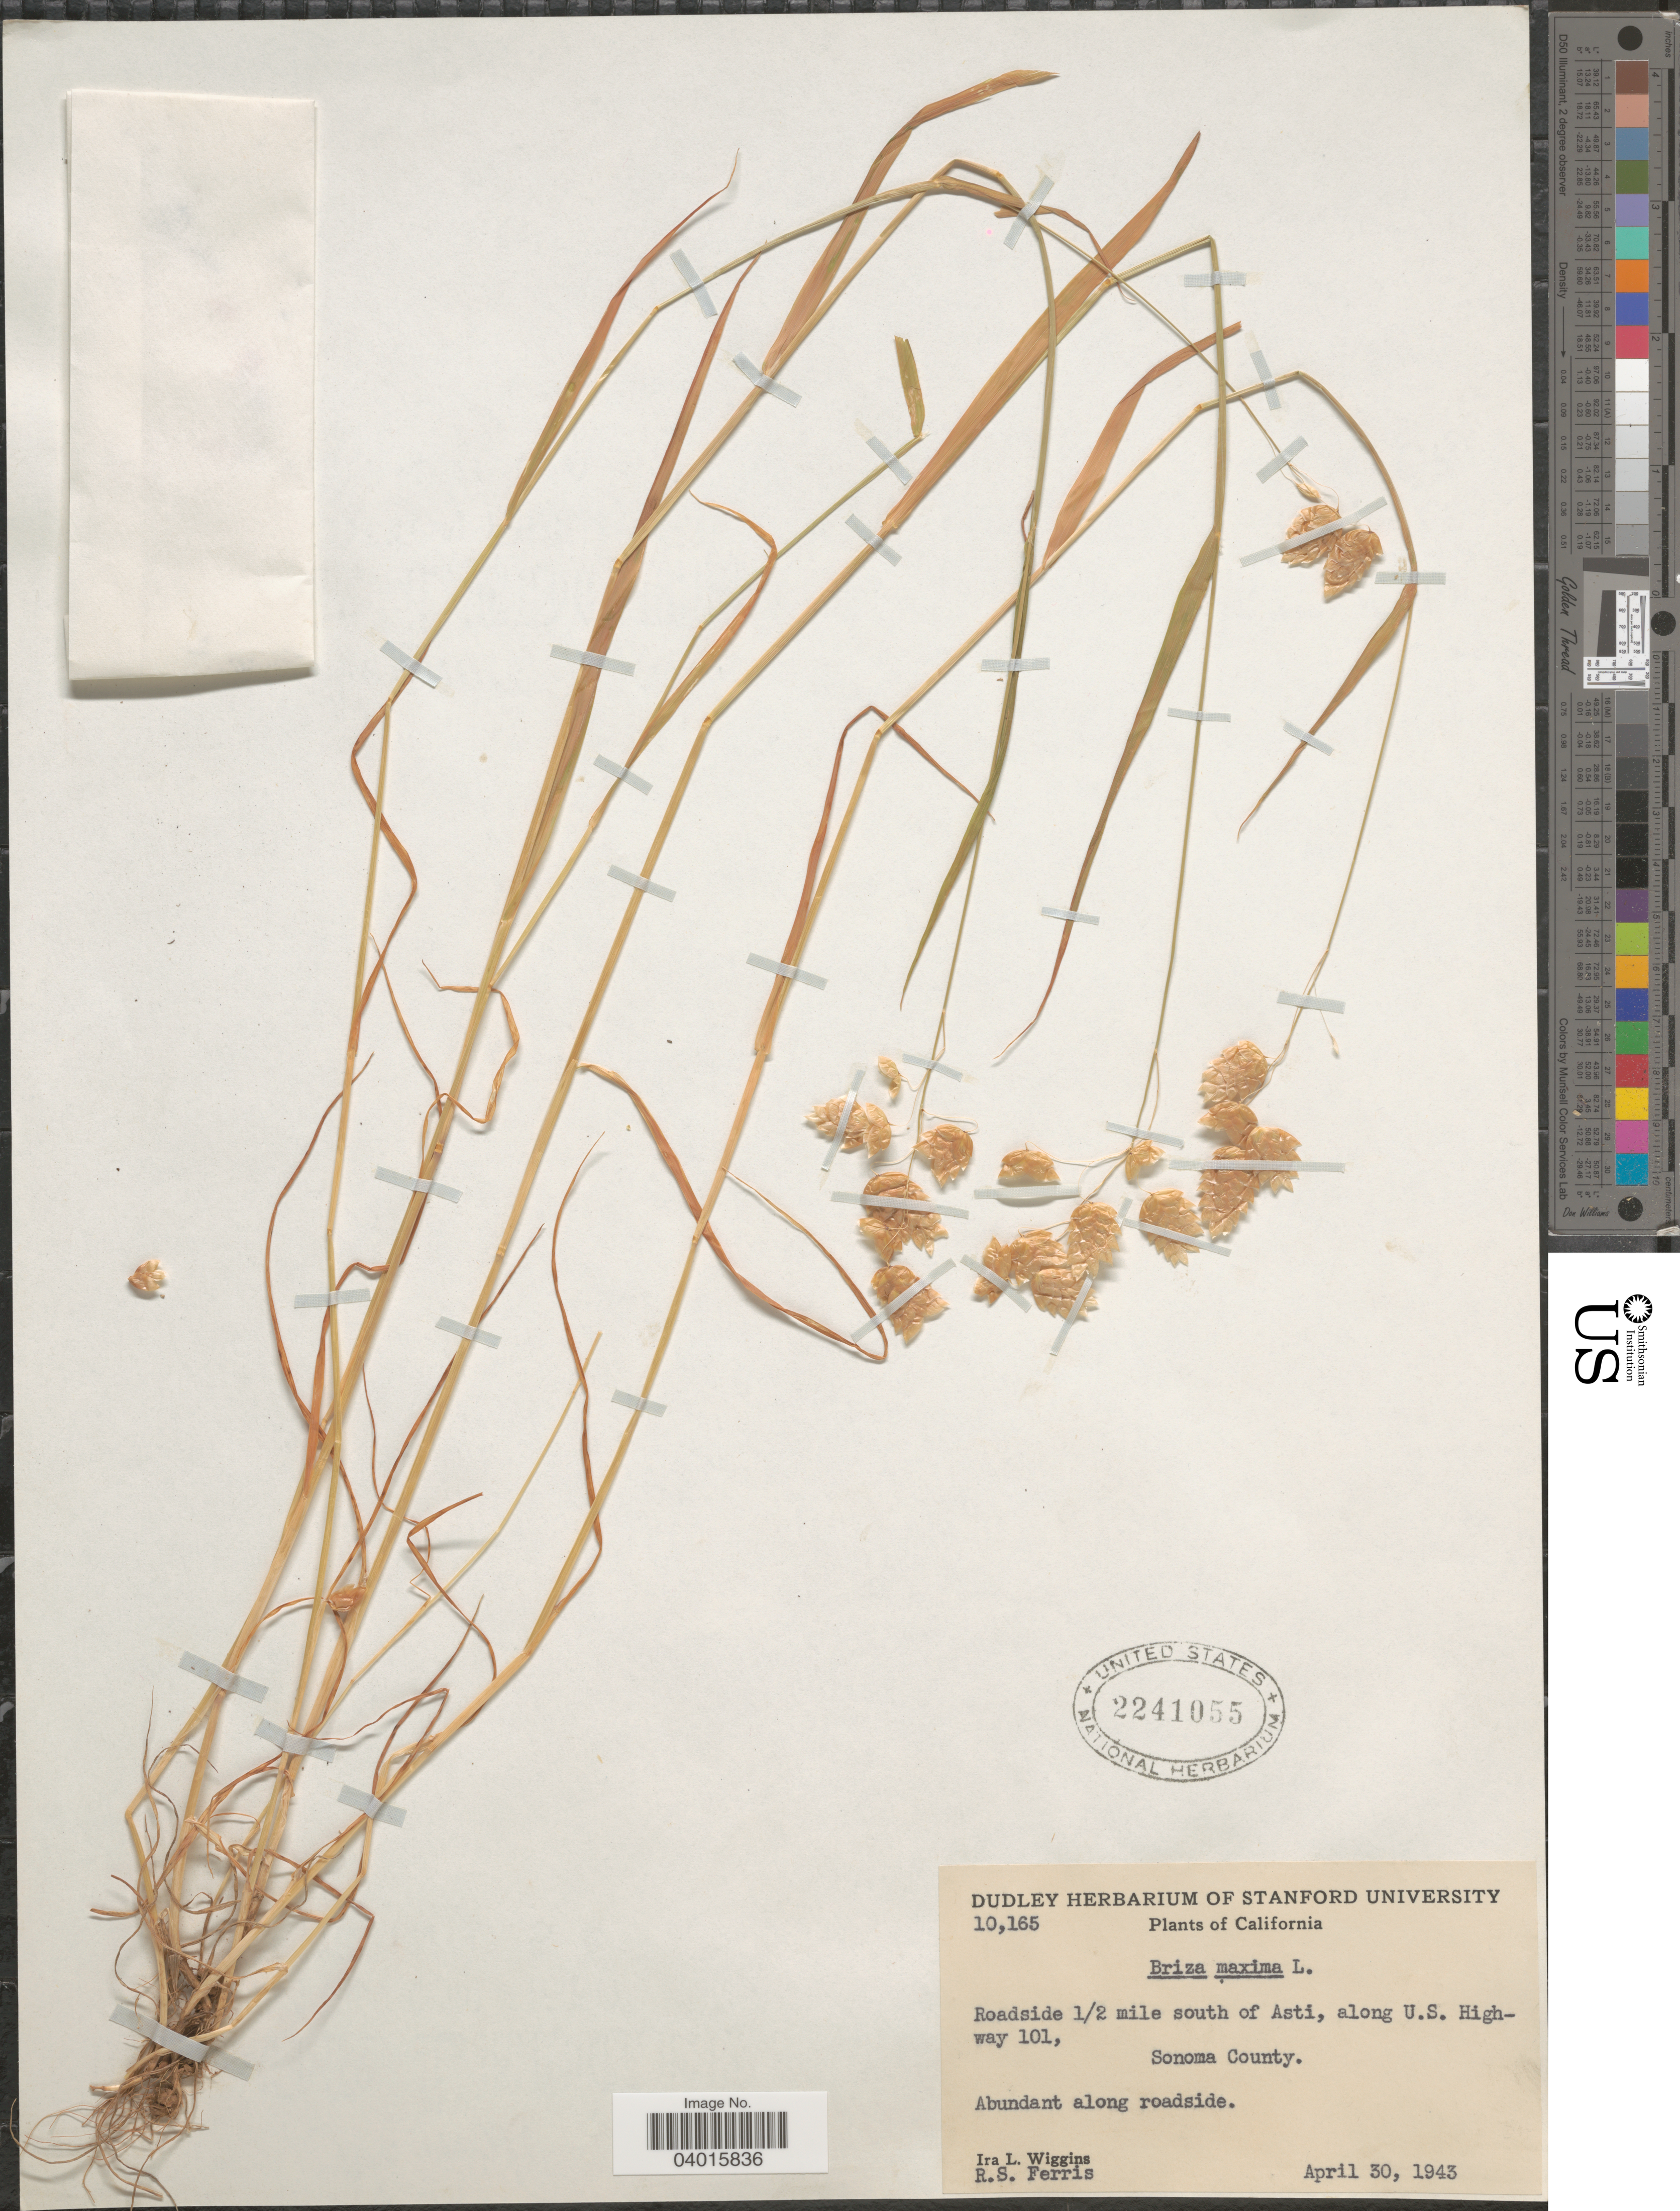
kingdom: Plantae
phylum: Tracheophyta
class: Liliopsida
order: Poales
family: Poaceae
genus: Briza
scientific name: Briza maxima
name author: L.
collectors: I. L. Wiggins & R. S. Ferris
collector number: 10165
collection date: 1943-04-30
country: United States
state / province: California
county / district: Sonoma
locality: Roadside ½ mile south of Asti, along U.S. Highway 101, Sonoma County.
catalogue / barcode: US 2241055